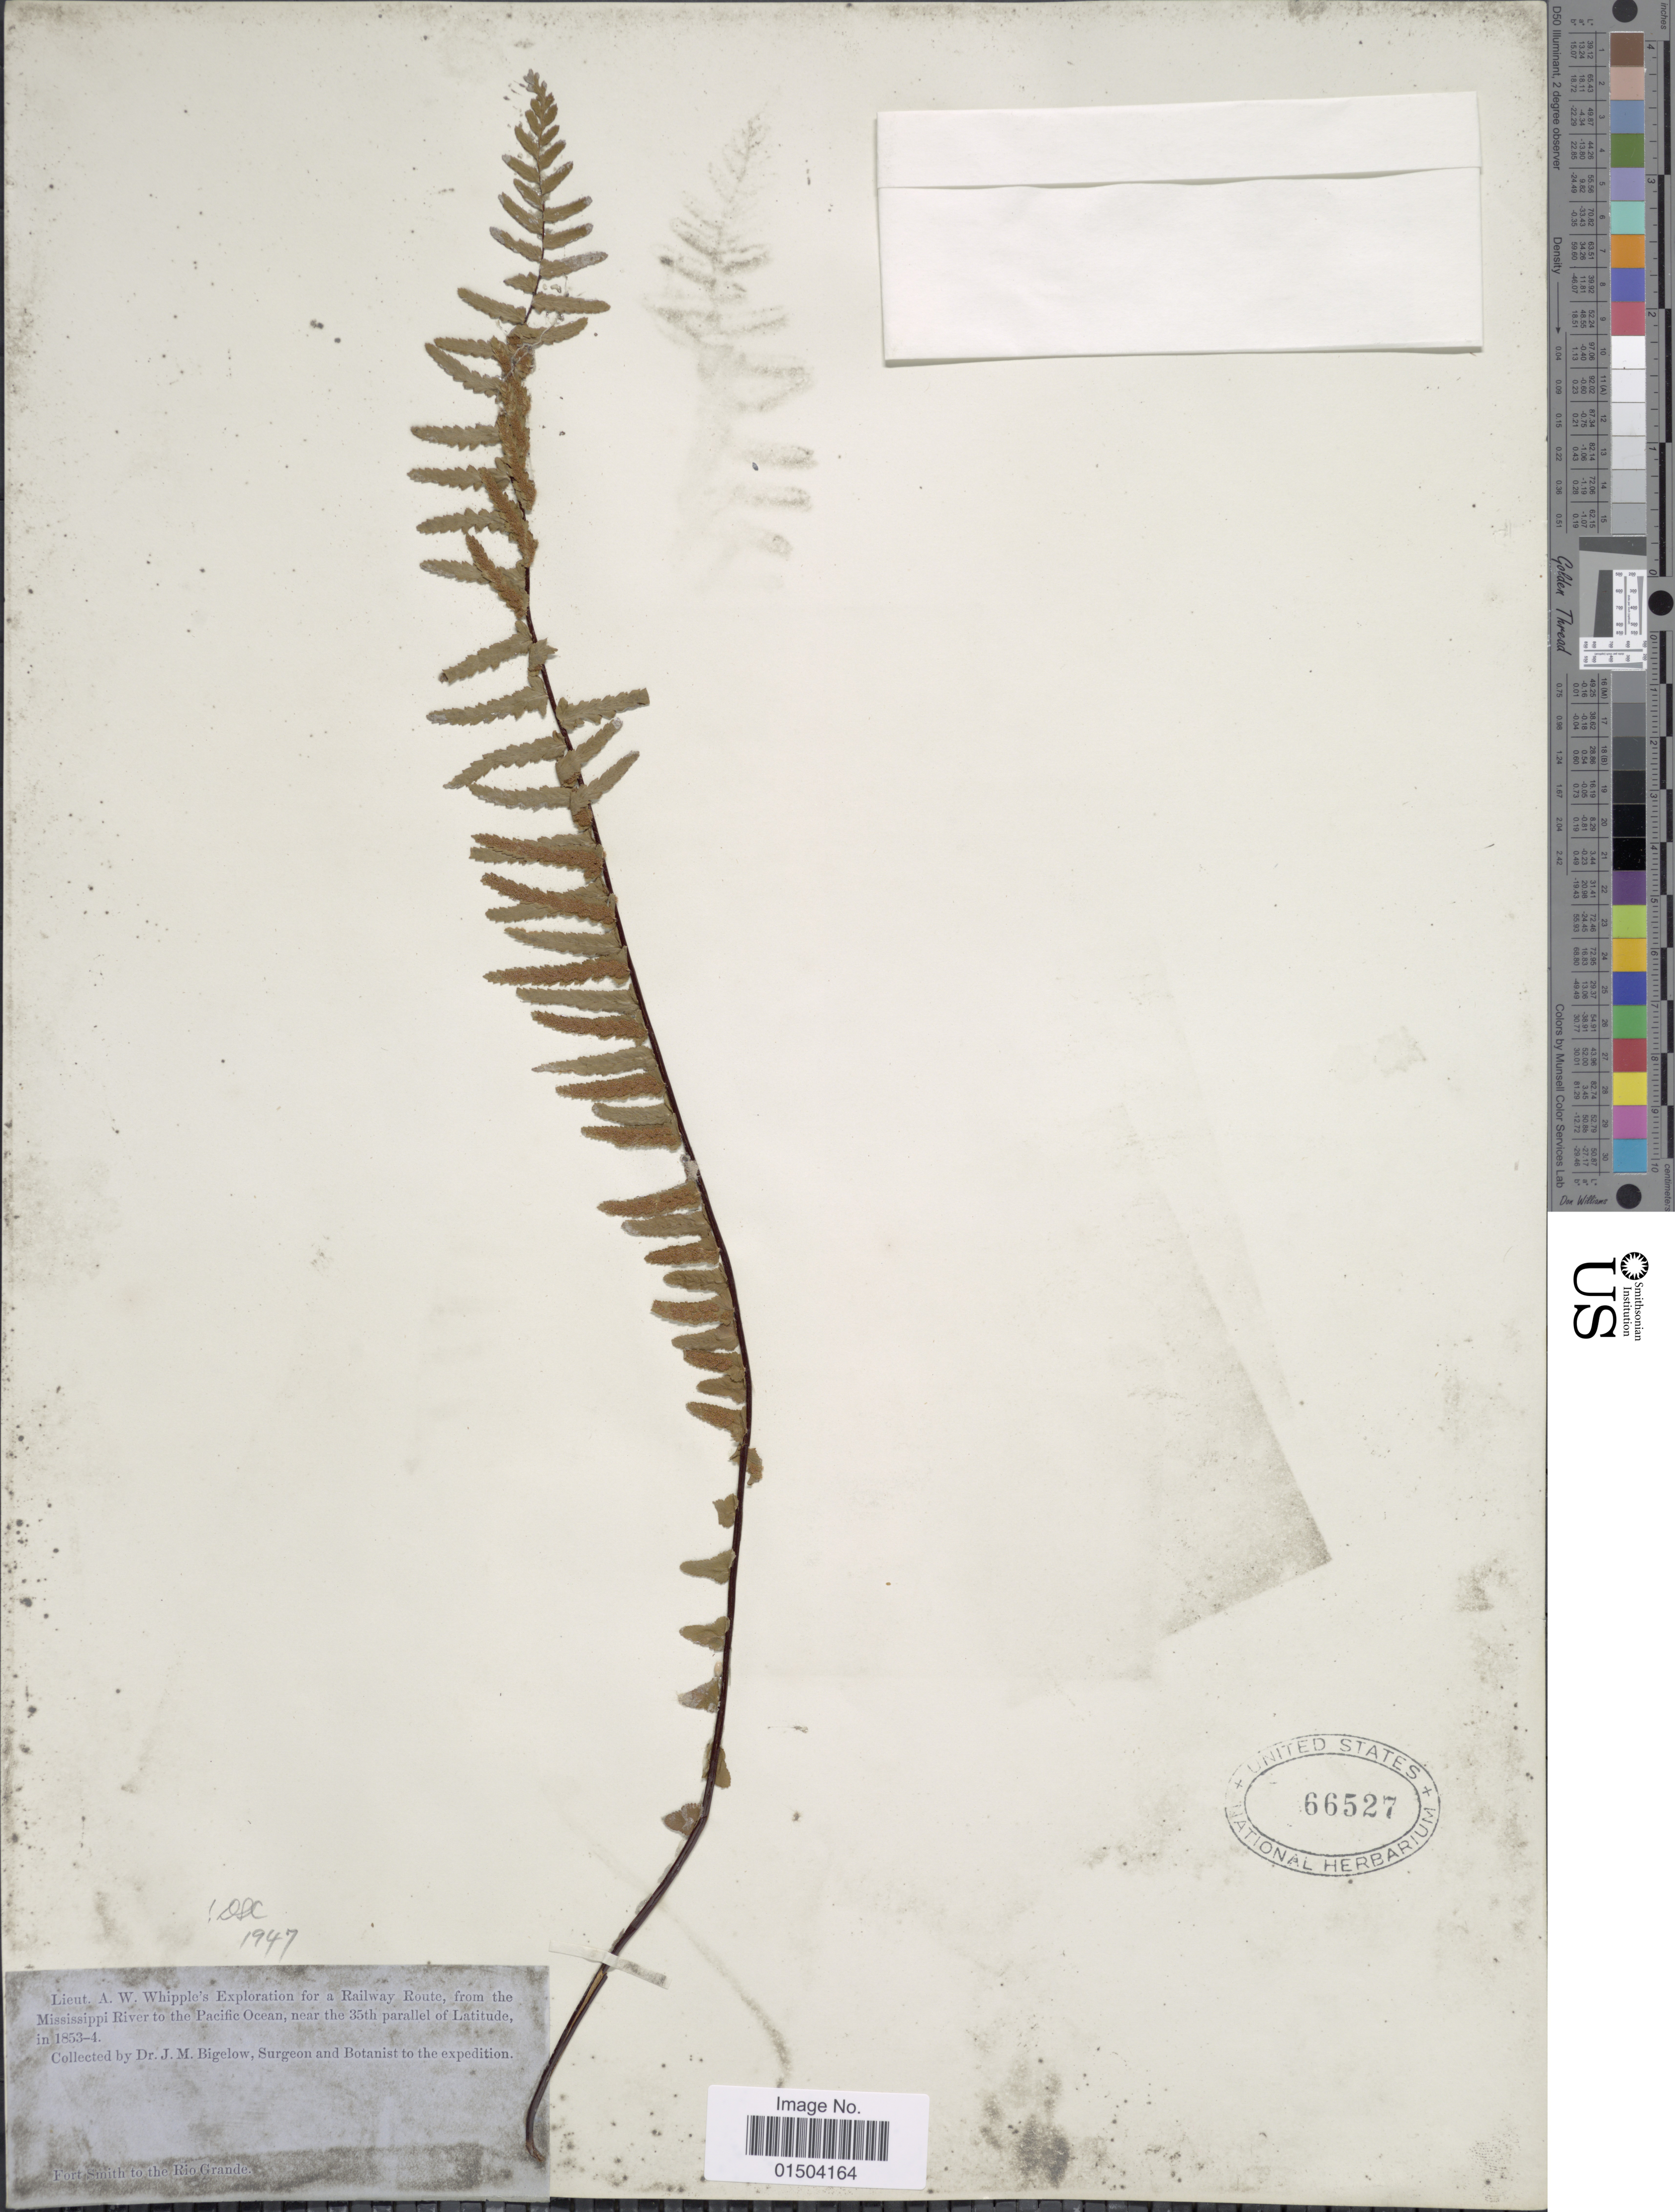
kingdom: Plantae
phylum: Tracheophyta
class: Polypodiopsida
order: Polypodiales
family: Aspleniaceae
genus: Asplenium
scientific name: Asplenium platyneuron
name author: (L.) Britton, Stearns & Poggenb.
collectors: J. M. Bigelow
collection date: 1853/1854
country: United States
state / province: Arkansas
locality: Fort Smith to the Rio Grande.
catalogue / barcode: US 66527